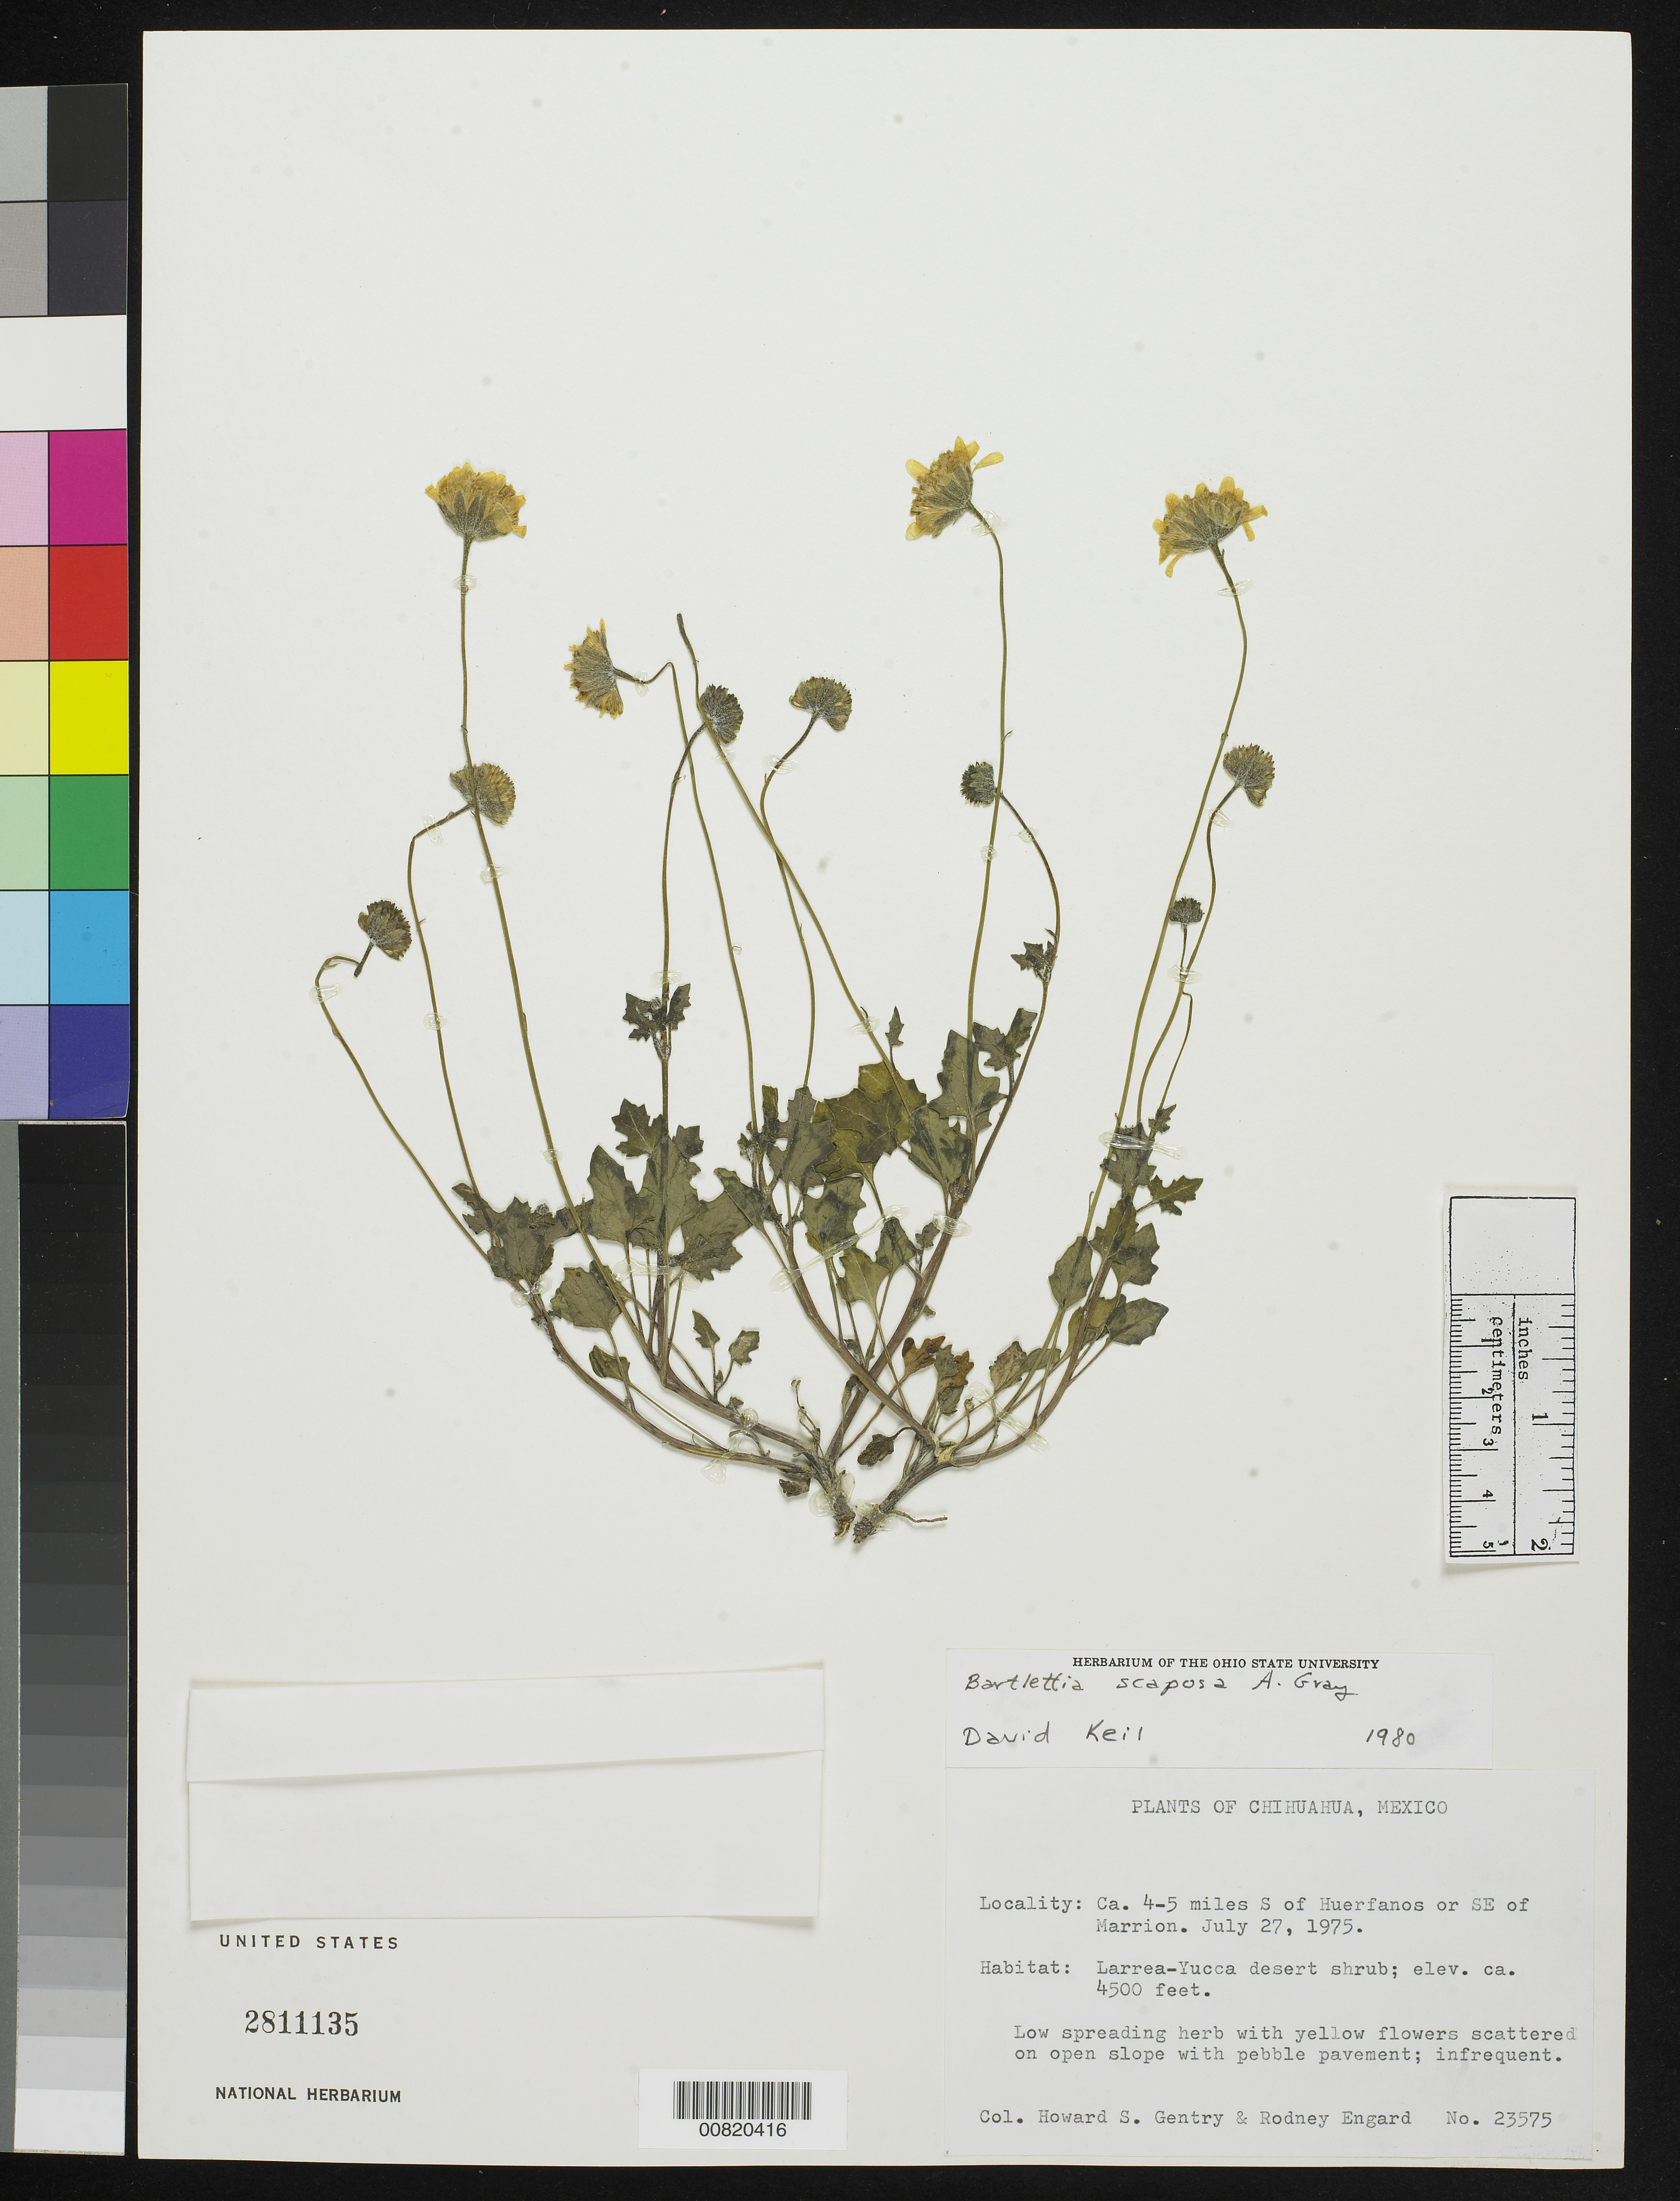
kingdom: Plantae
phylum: Tracheophyta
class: Magnoliopsida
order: Asterales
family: Asteraceae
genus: Bartlettia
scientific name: Bartlettia scaposa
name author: A. Gray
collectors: H. S. Gentry & R. Engard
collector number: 23575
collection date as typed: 27 Jul 1975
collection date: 1975-07-27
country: Mexico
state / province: Chihuahua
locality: Ca. 4-5 miles S of Huerfanos or SE of Marrion.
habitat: Larrea-Yucca desert shrub. Scattered on open slope with pebble pavement.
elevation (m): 1372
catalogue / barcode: US 2811135